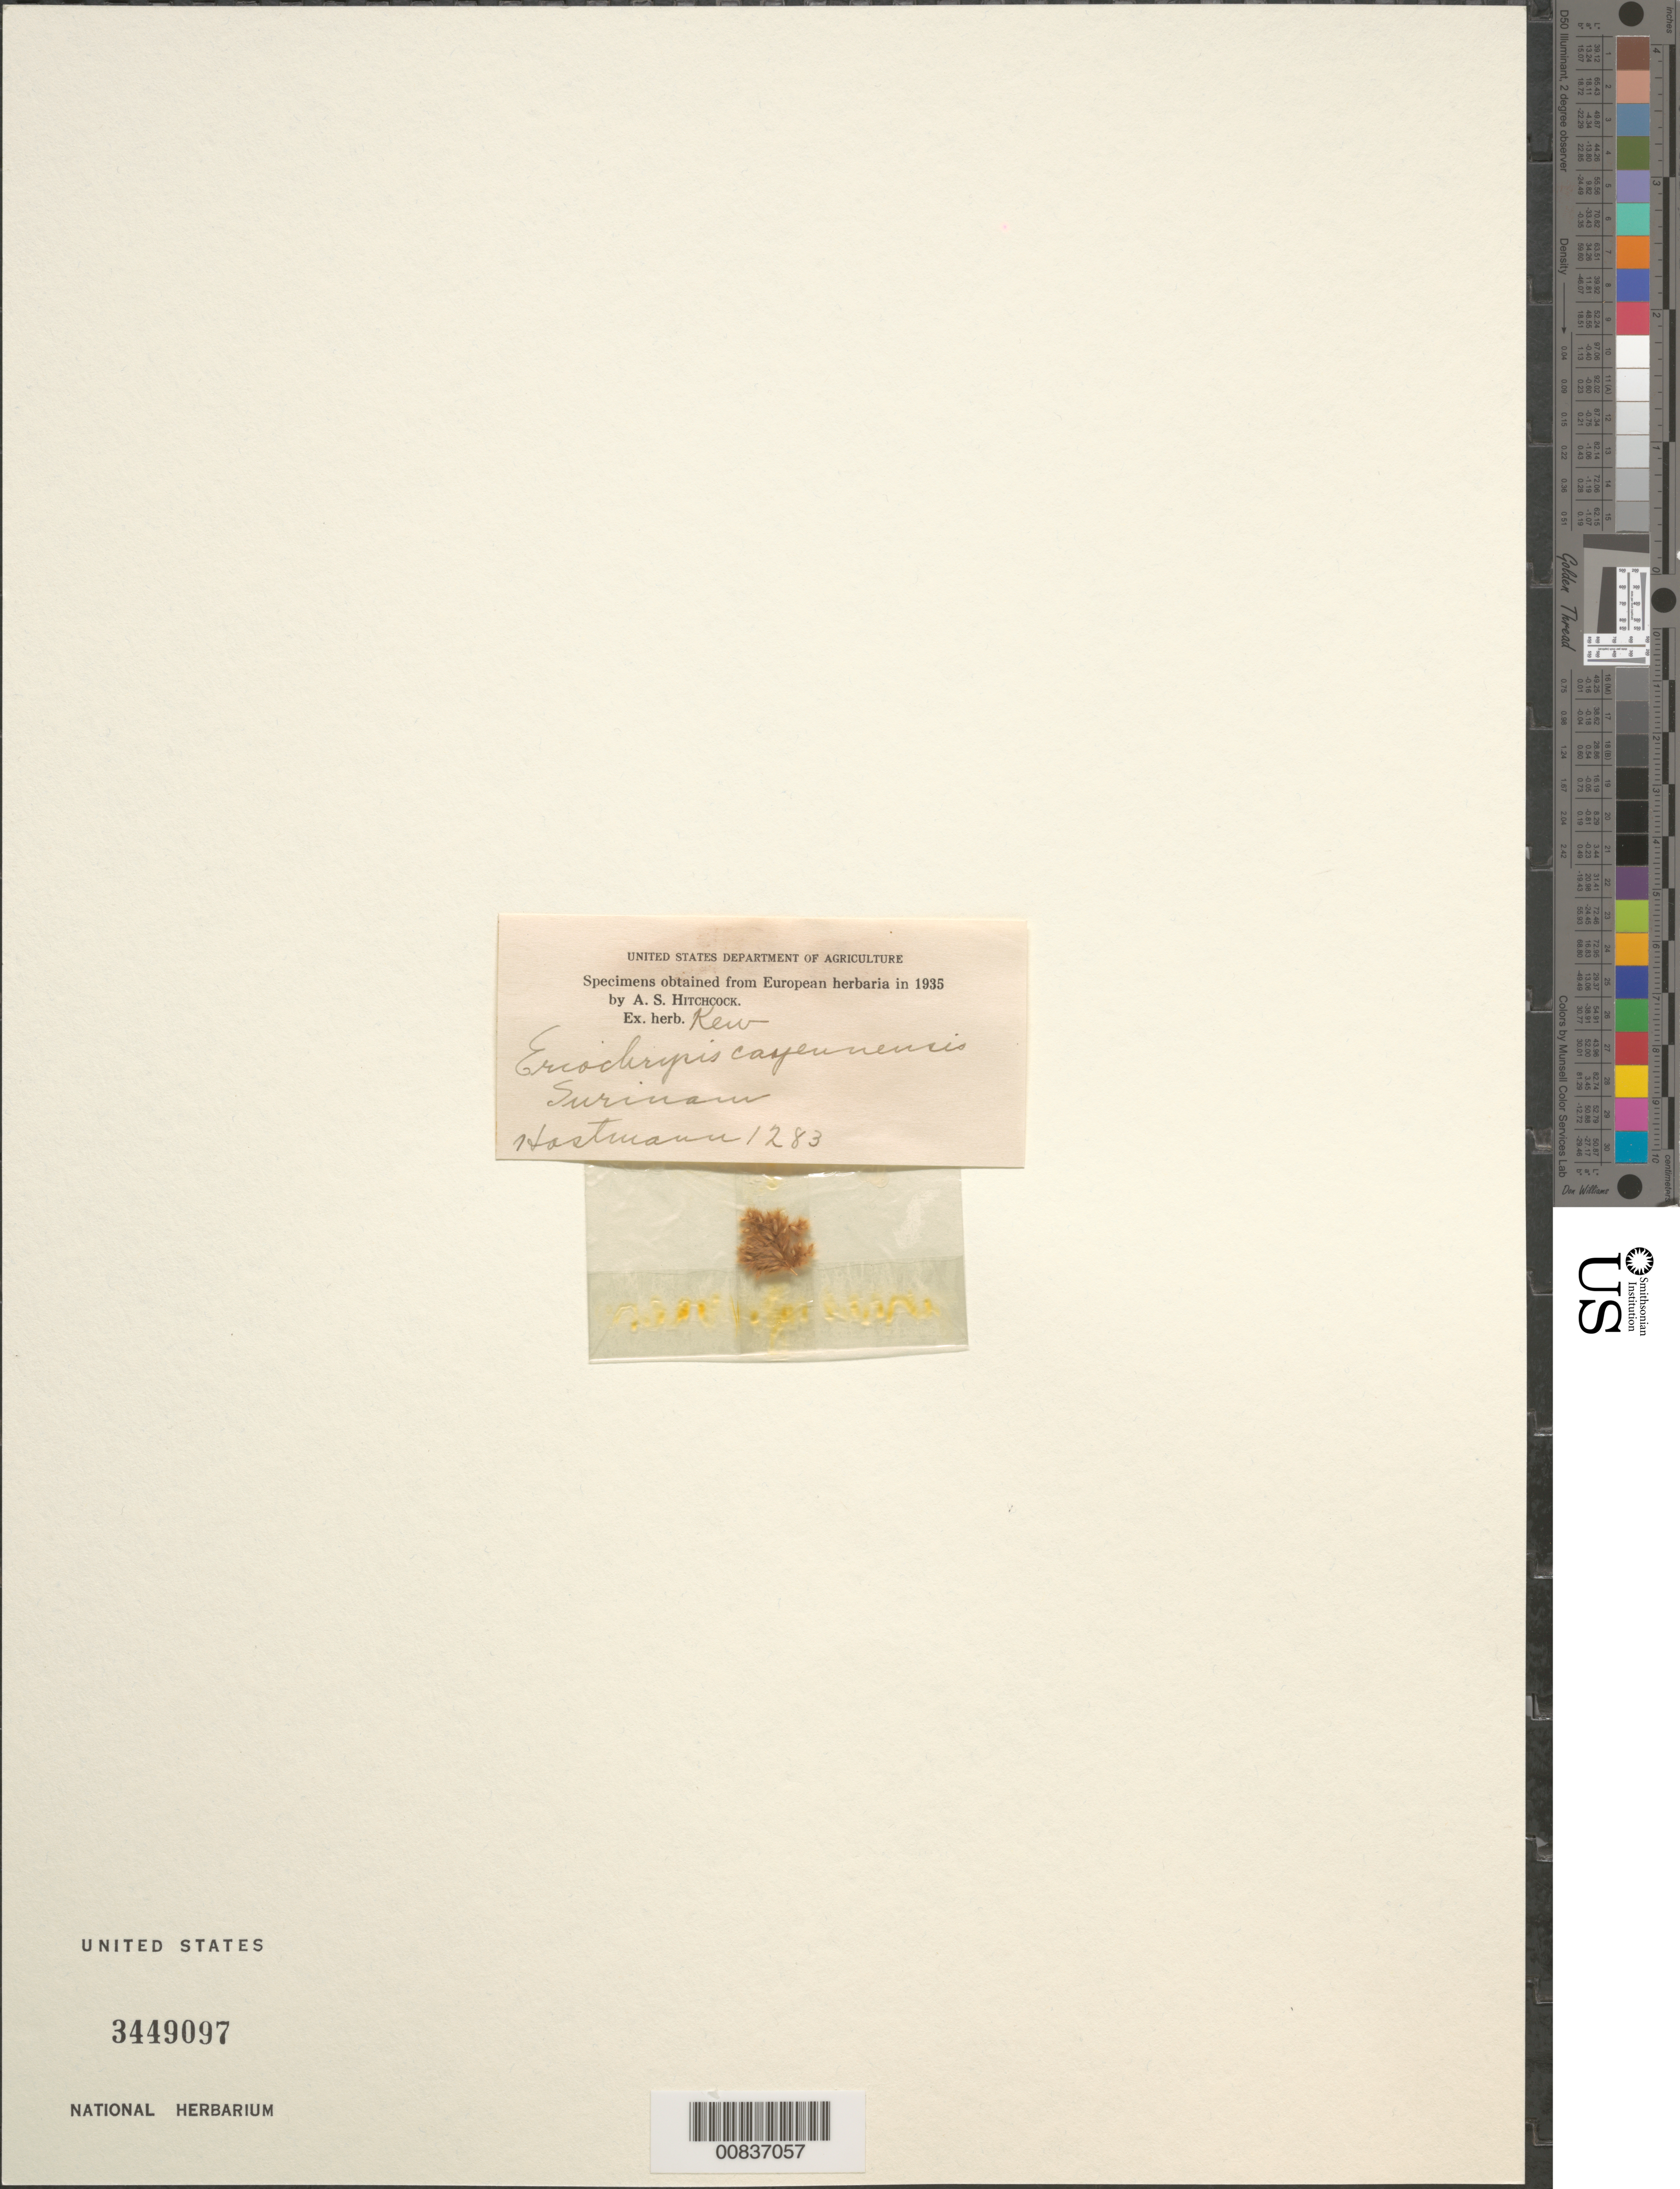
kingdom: Plantae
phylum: Tracheophyta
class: Liliopsida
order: Poales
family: Poaceae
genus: Eriochrysis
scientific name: Eriochrysis cayennensis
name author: P. Beauv.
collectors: F. Hostmann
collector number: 1283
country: Suriname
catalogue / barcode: US 3449097